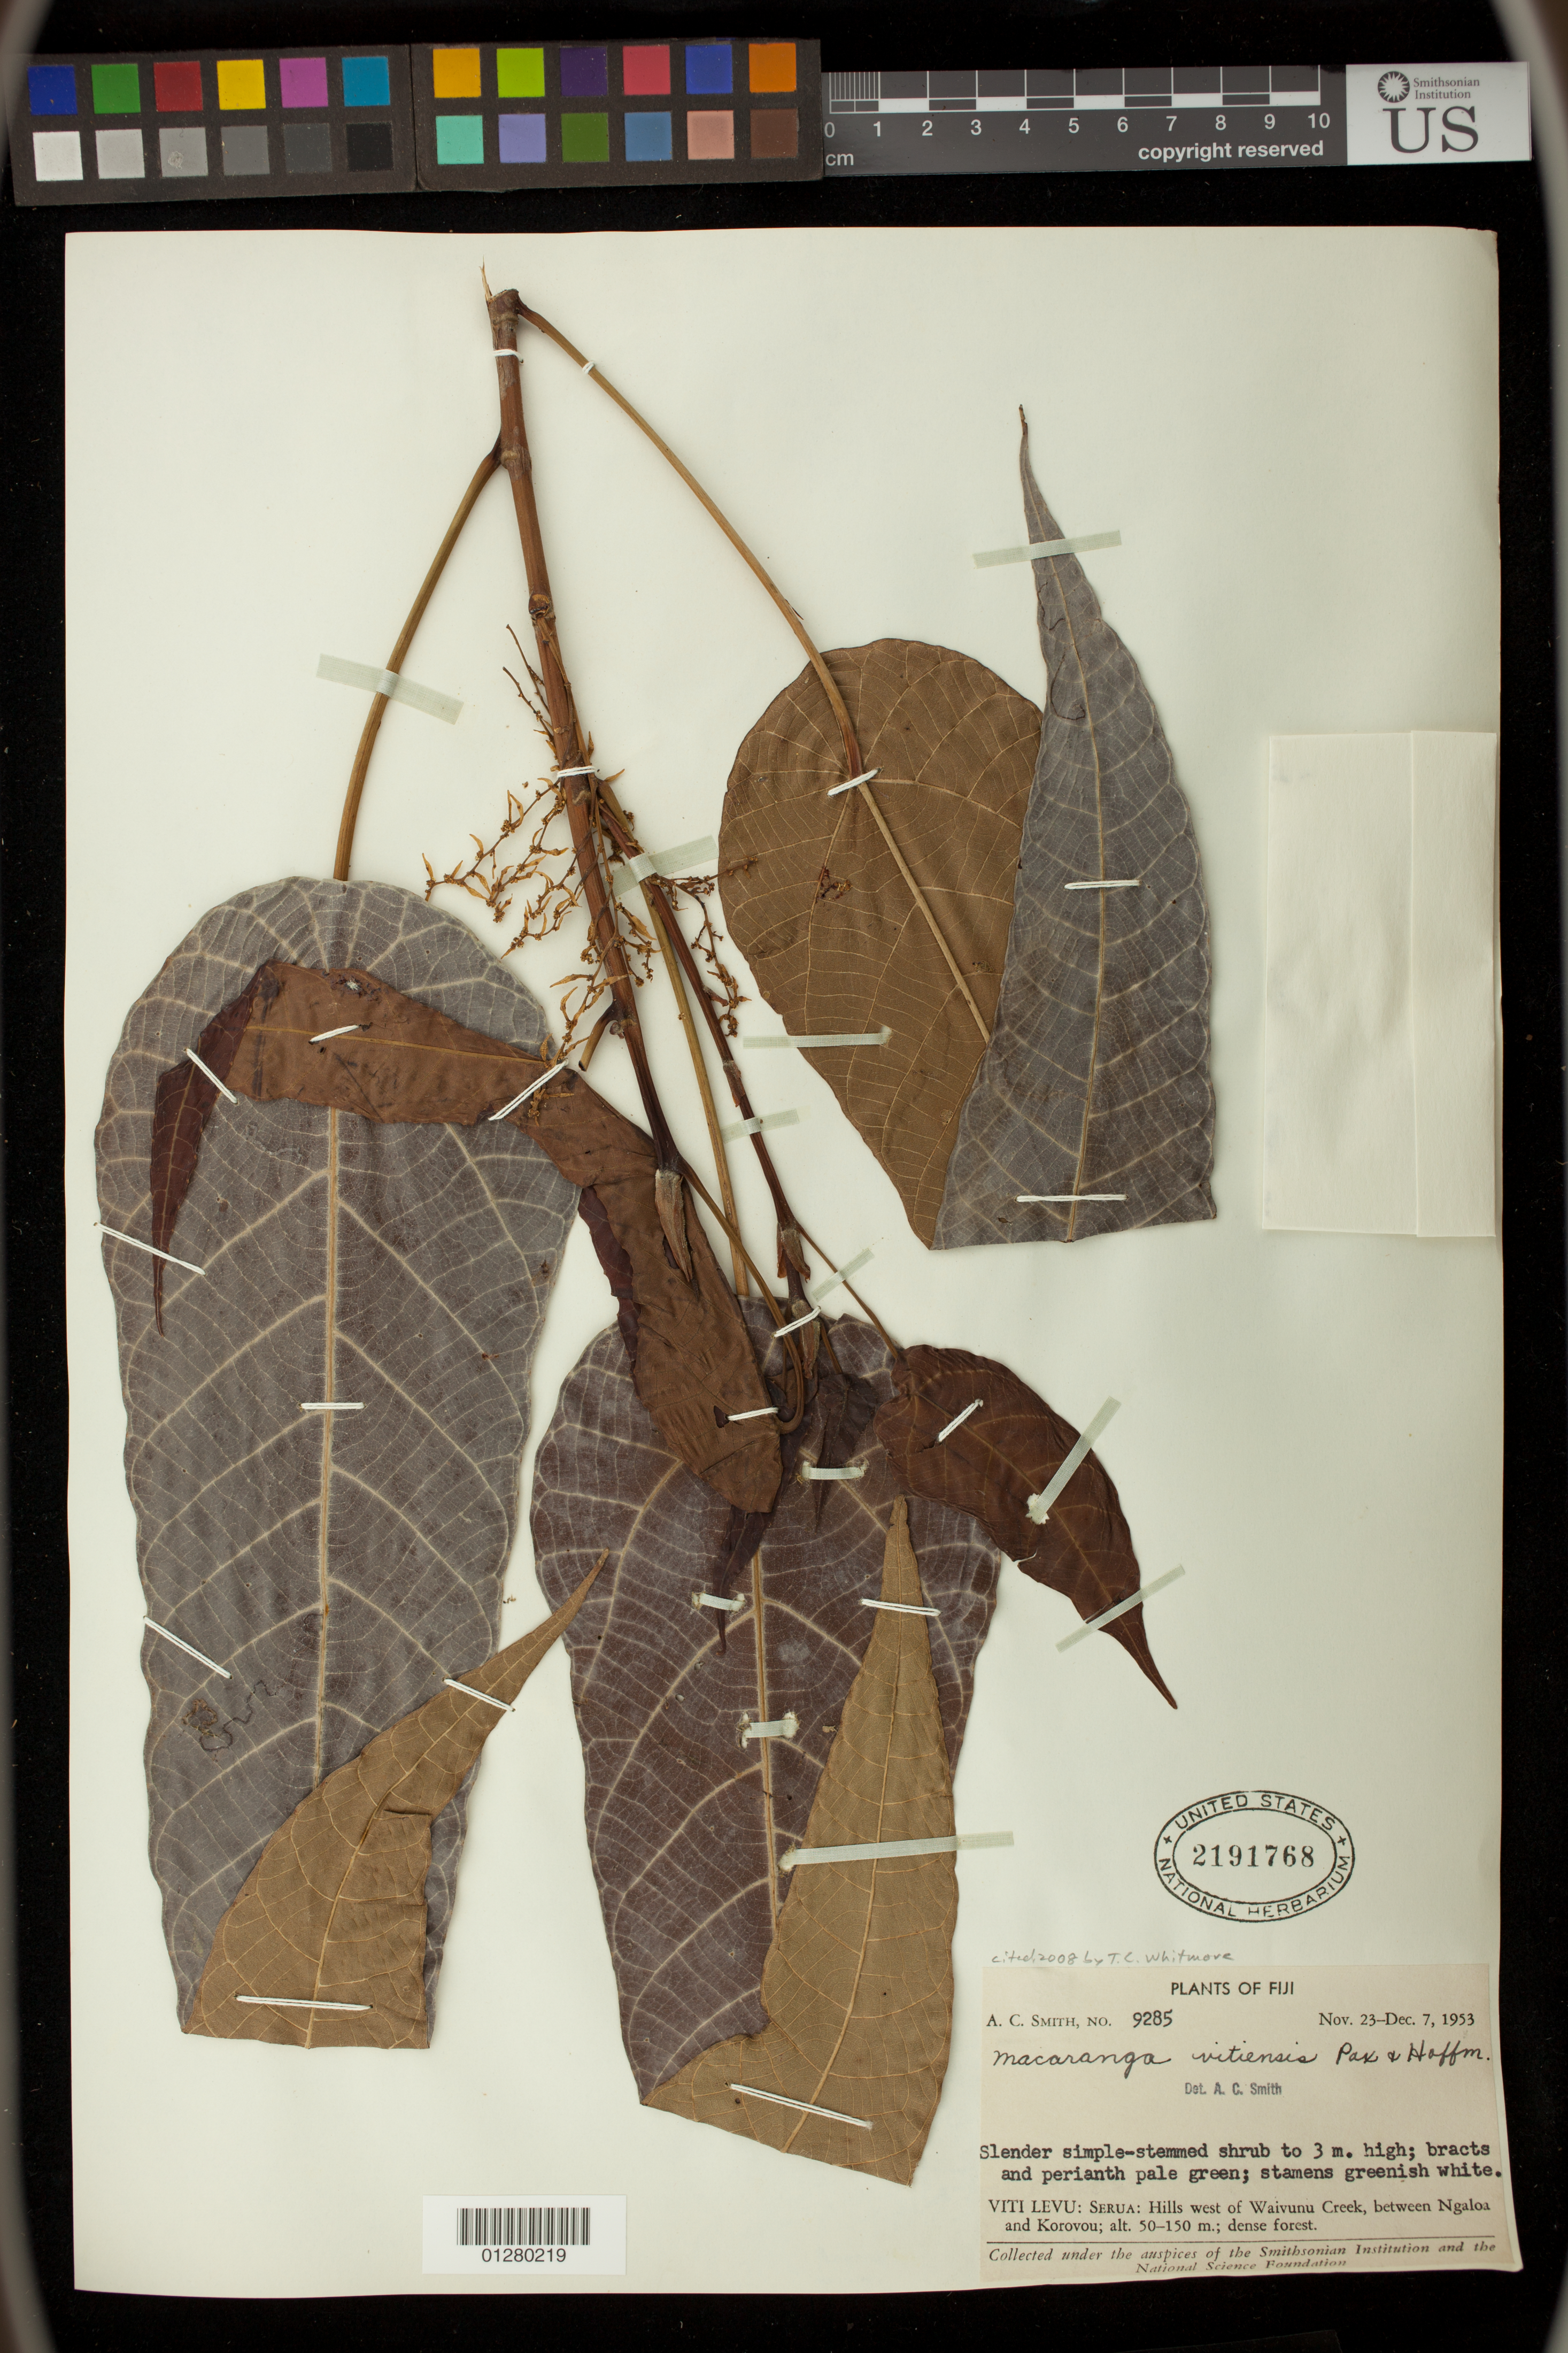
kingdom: Plantae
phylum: Tracheophyta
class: Magnoliopsida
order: Malpighiales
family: Euphorbiaceae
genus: Macaranga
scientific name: Macaranga vitiensis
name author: Pax & K. Hoffm.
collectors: A. C. Smith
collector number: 9285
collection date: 1953-11-23/1953-12-07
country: Fiji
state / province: Central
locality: Viti Levu: Serua: Hills west of Waivunu Creek, between Ngaloa and Korovou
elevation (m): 50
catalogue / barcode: US 2191768